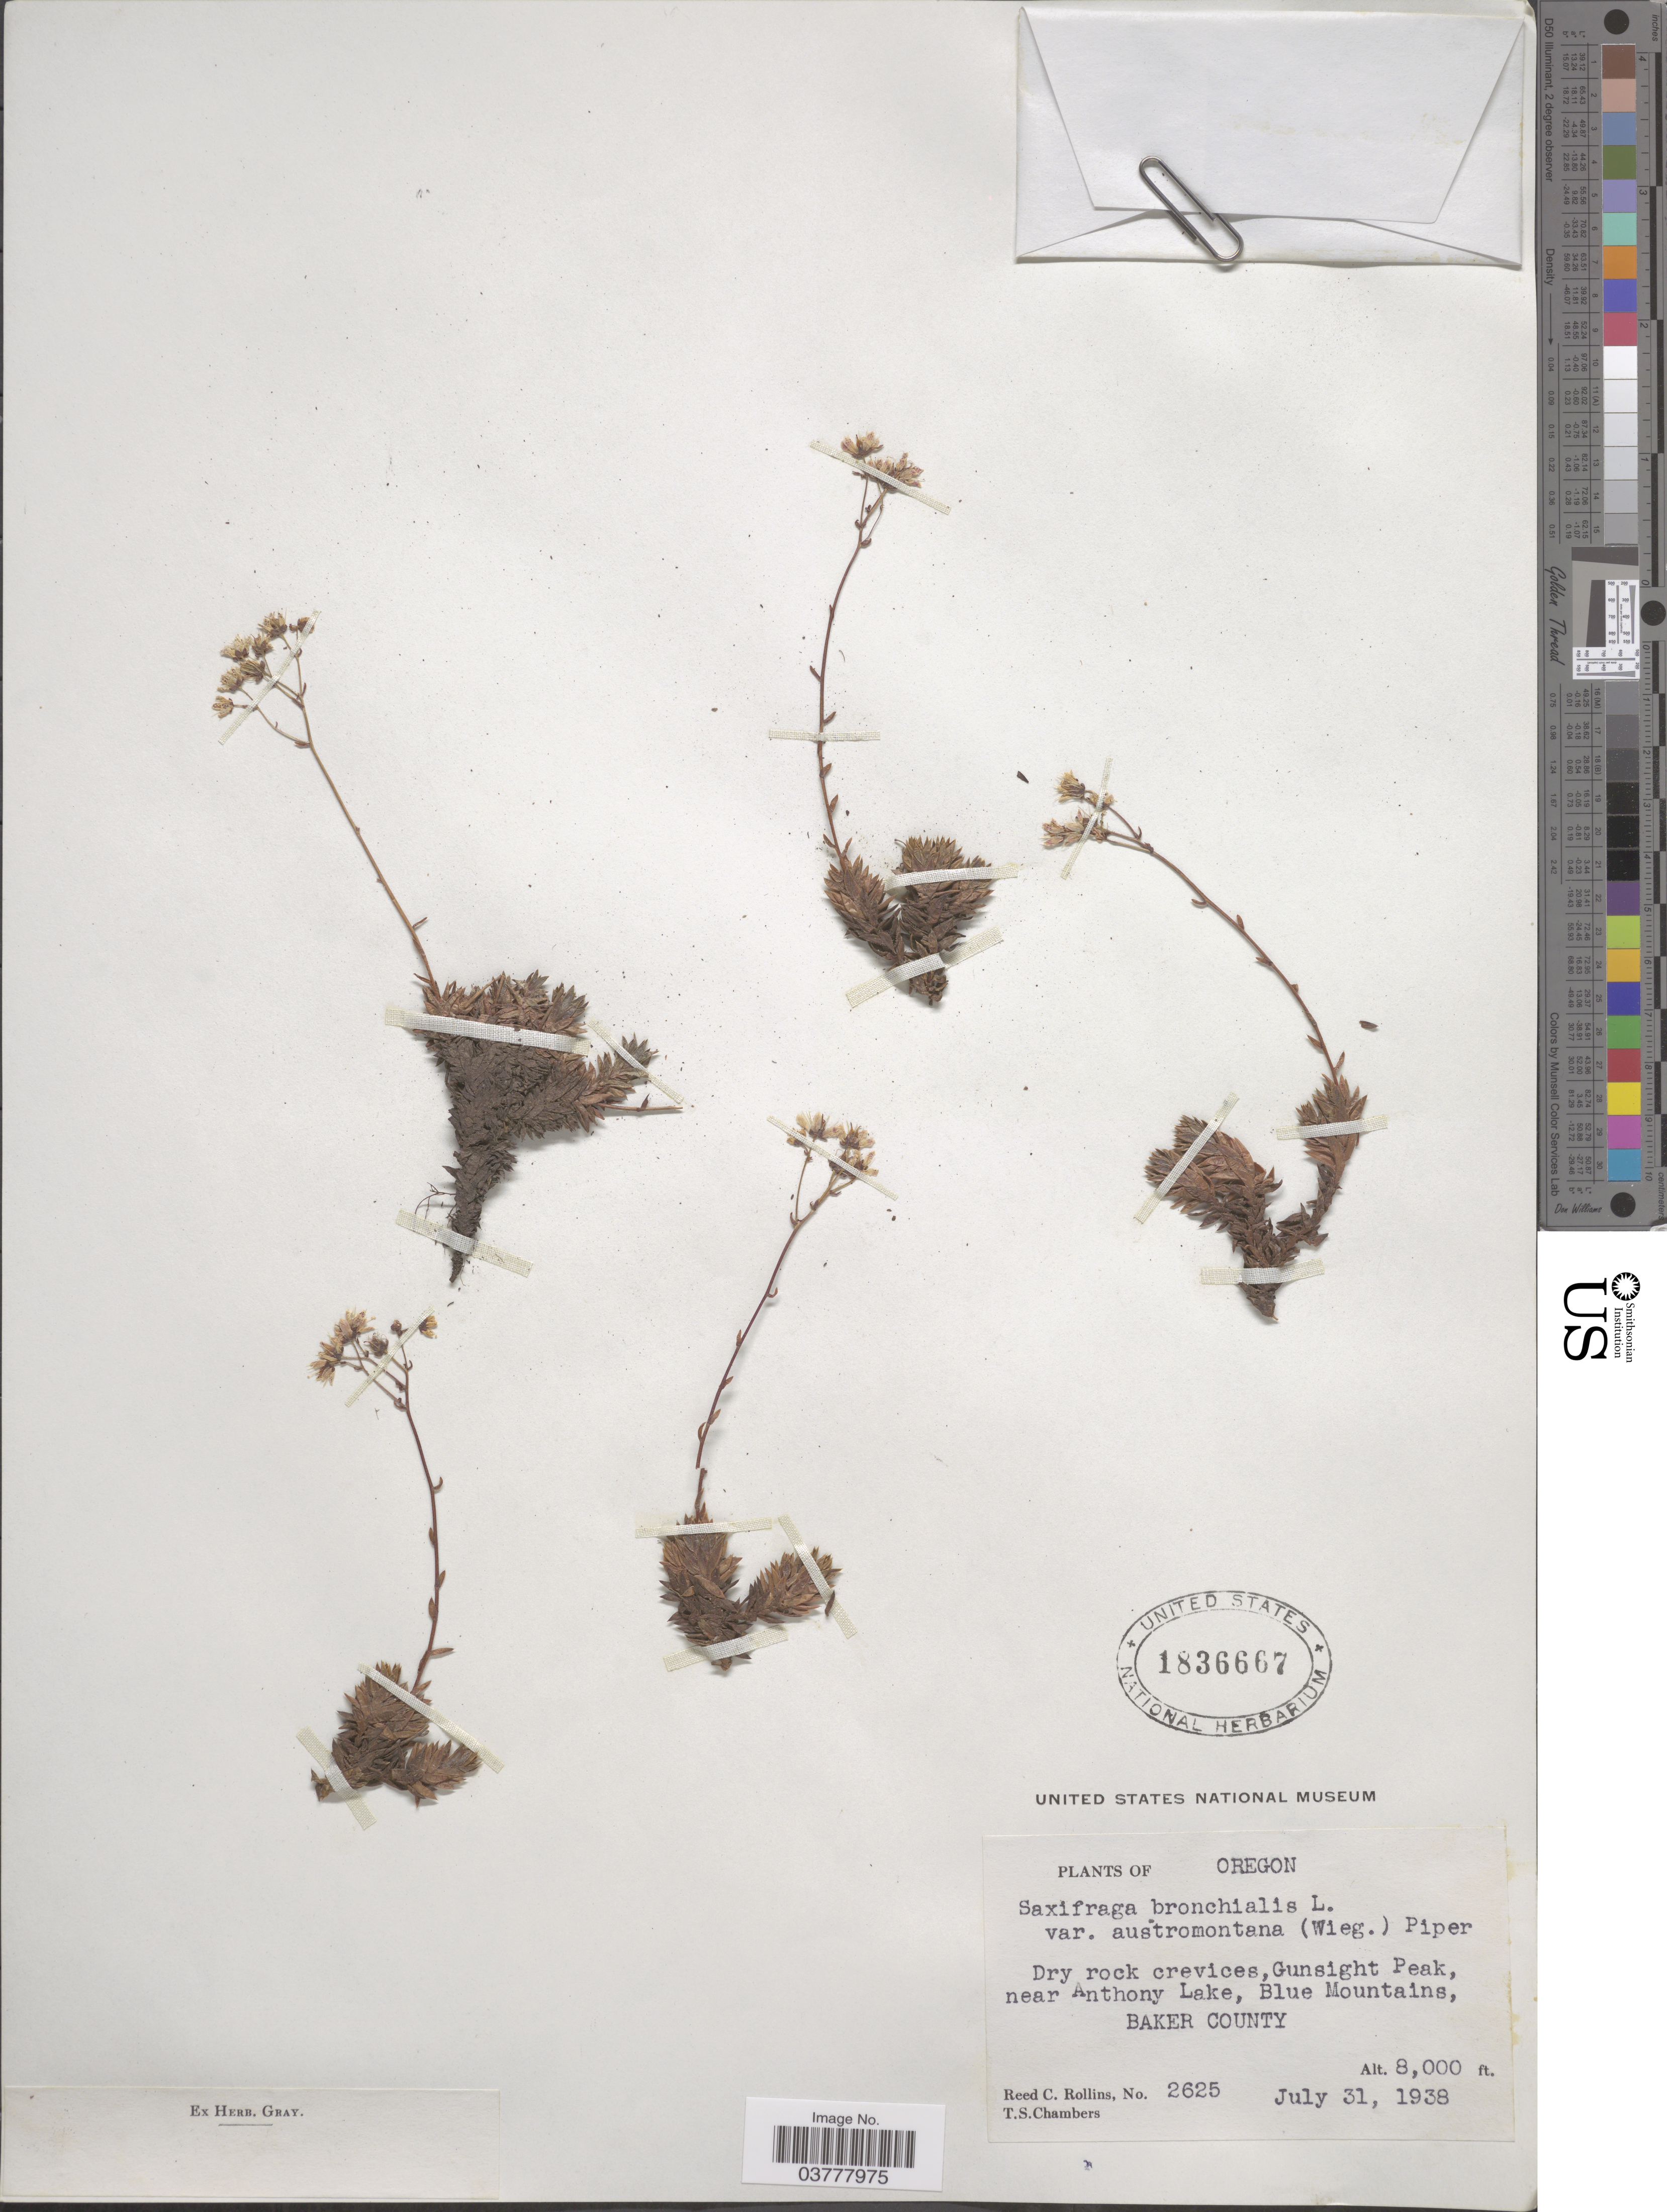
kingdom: Plantae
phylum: Tracheophyta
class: Magnoliopsida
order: Saxifragales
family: Saxifragaceae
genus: Saxifraga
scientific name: Saxifraga bronchialis subsp. austromontana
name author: (Wiegand) Piper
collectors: R. C. Rollins & T. Chambers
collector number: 2625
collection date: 1938-07-31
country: United States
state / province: Oregon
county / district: Baker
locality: Gunsight Peak, near Anthony Lake, Blue Mountains, Baker County.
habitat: dry rock crevices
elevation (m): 2438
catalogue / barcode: US 1836667